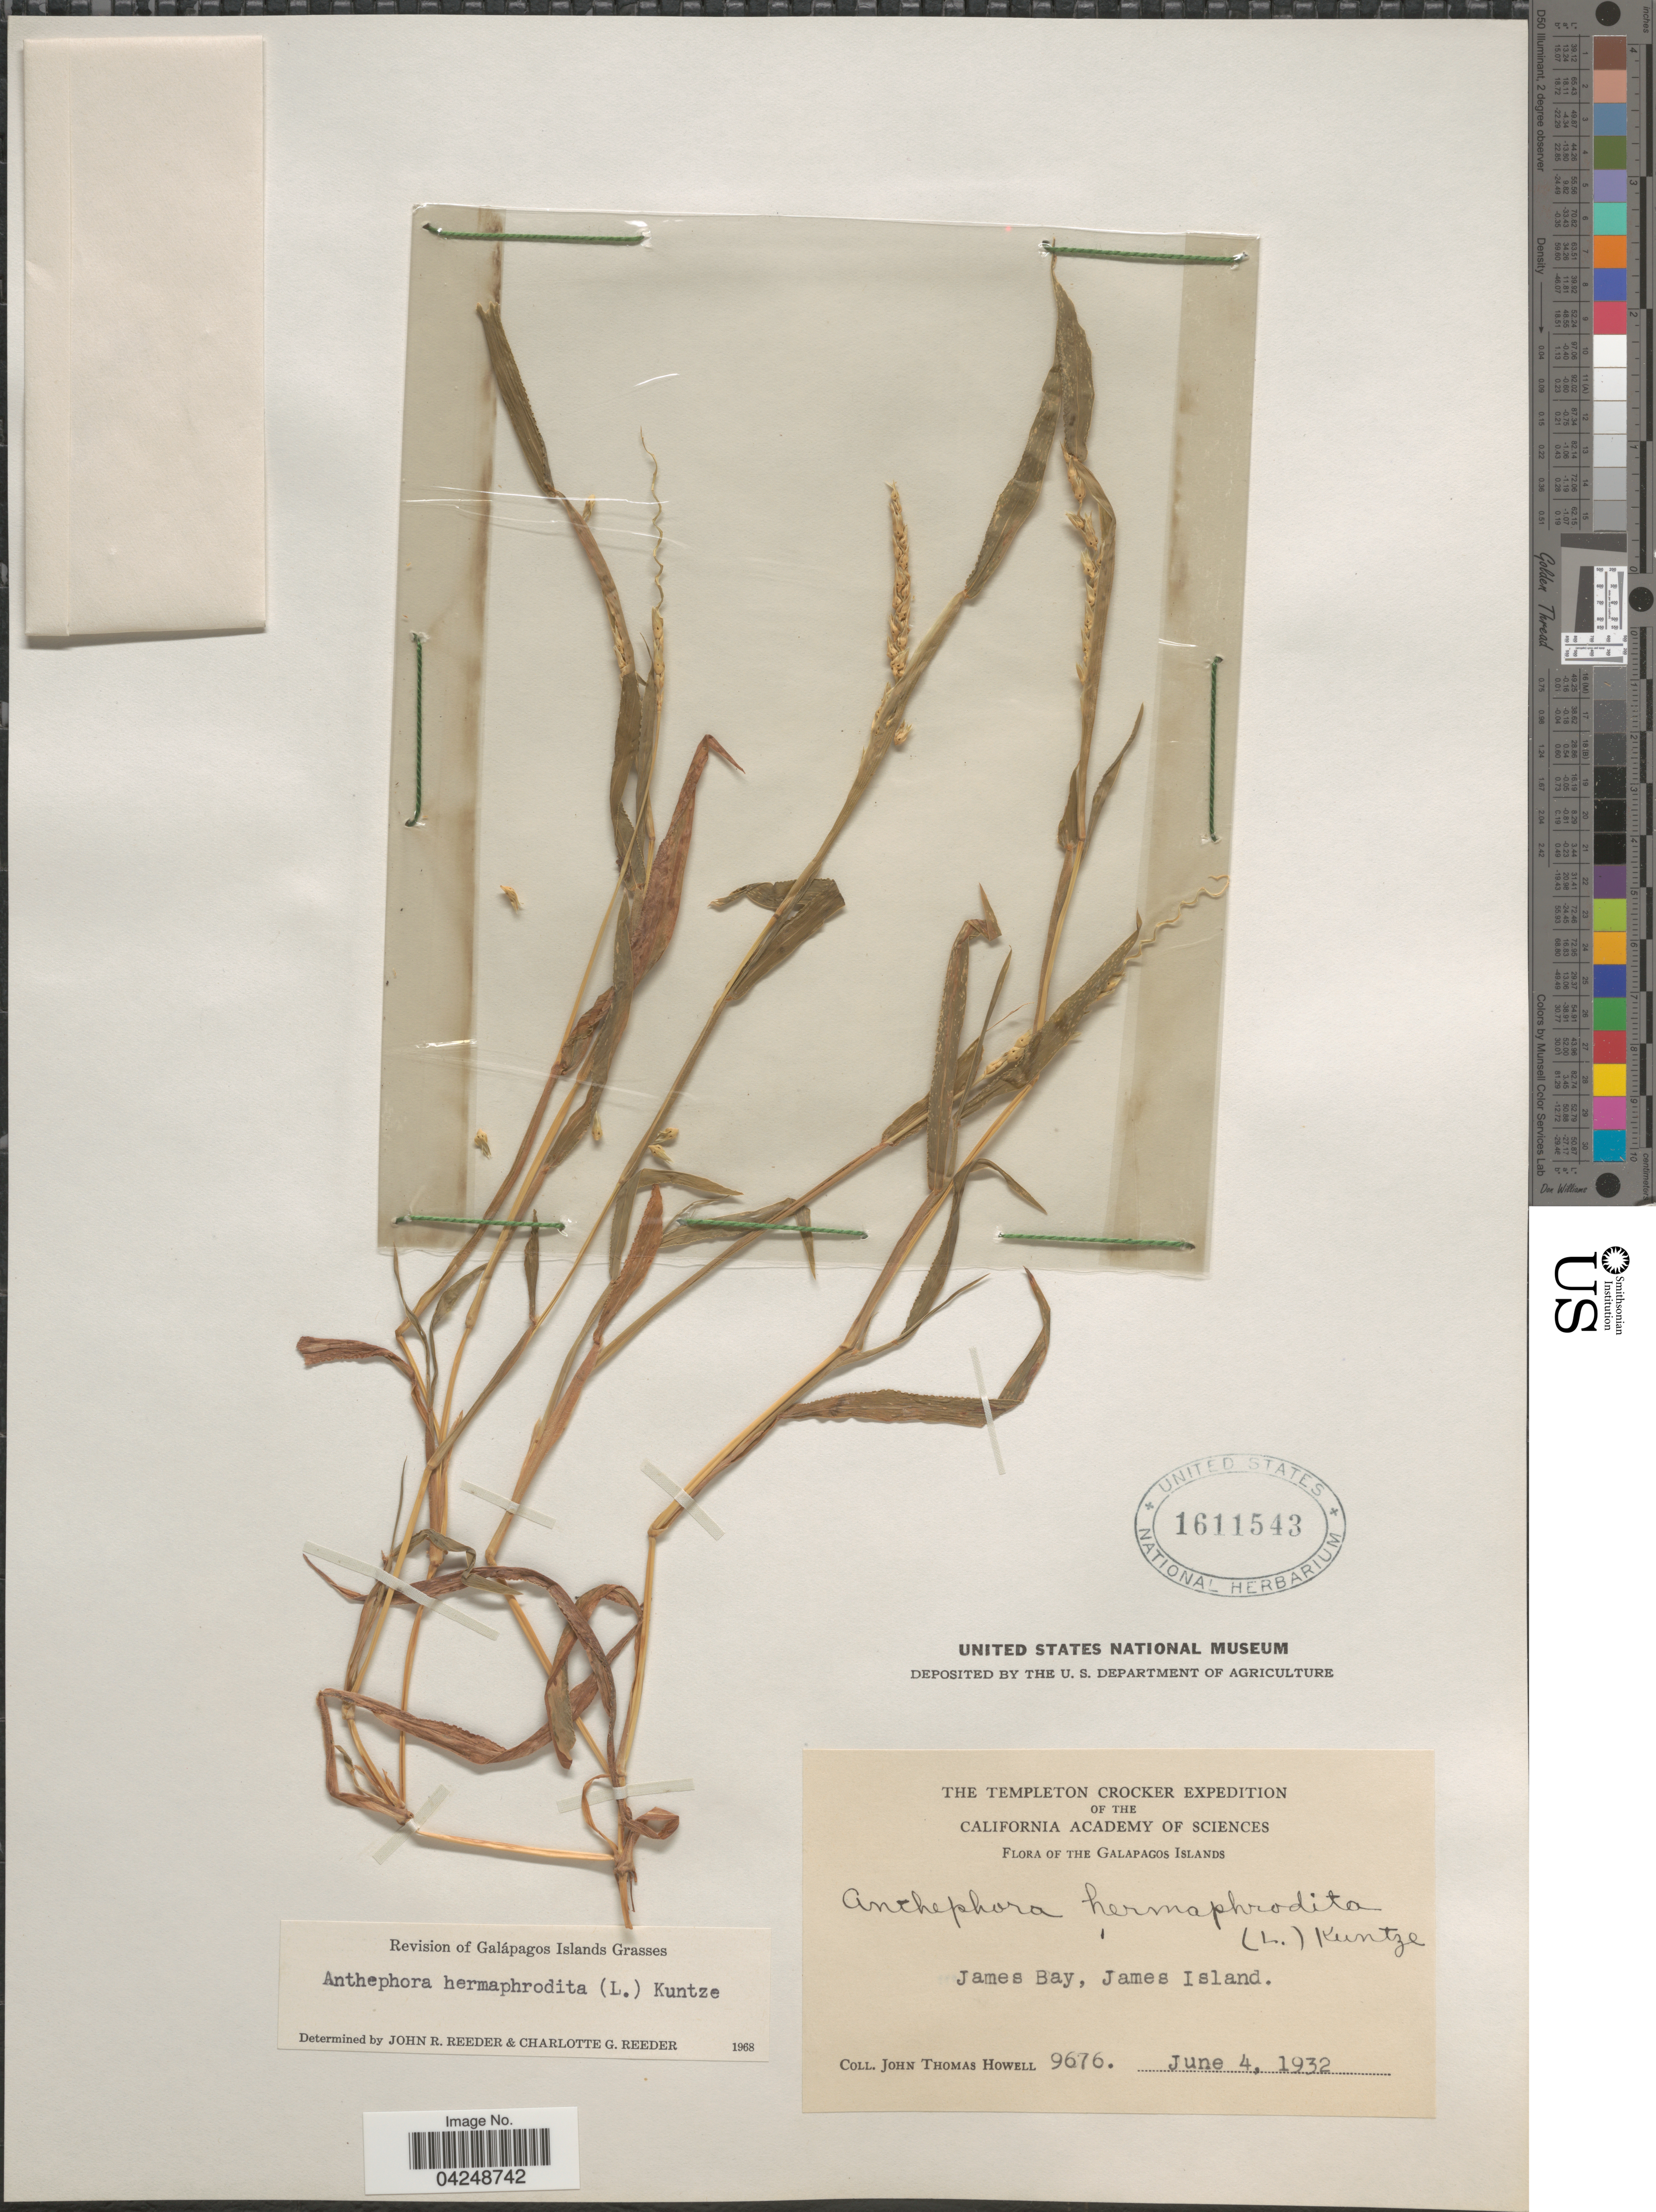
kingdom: Plantae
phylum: Tracheophyta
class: Liliopsida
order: Poales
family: Poaceae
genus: Anthephora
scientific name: Anthephora hermaphrodita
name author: (L.) Kuntze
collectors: J. T. Howell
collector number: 9676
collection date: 1932-06-04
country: Ecuador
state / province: Colón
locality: The Templeton Crocker Expedition. The Galapagos Islands. James Bay, James Island.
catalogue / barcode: US 1611543